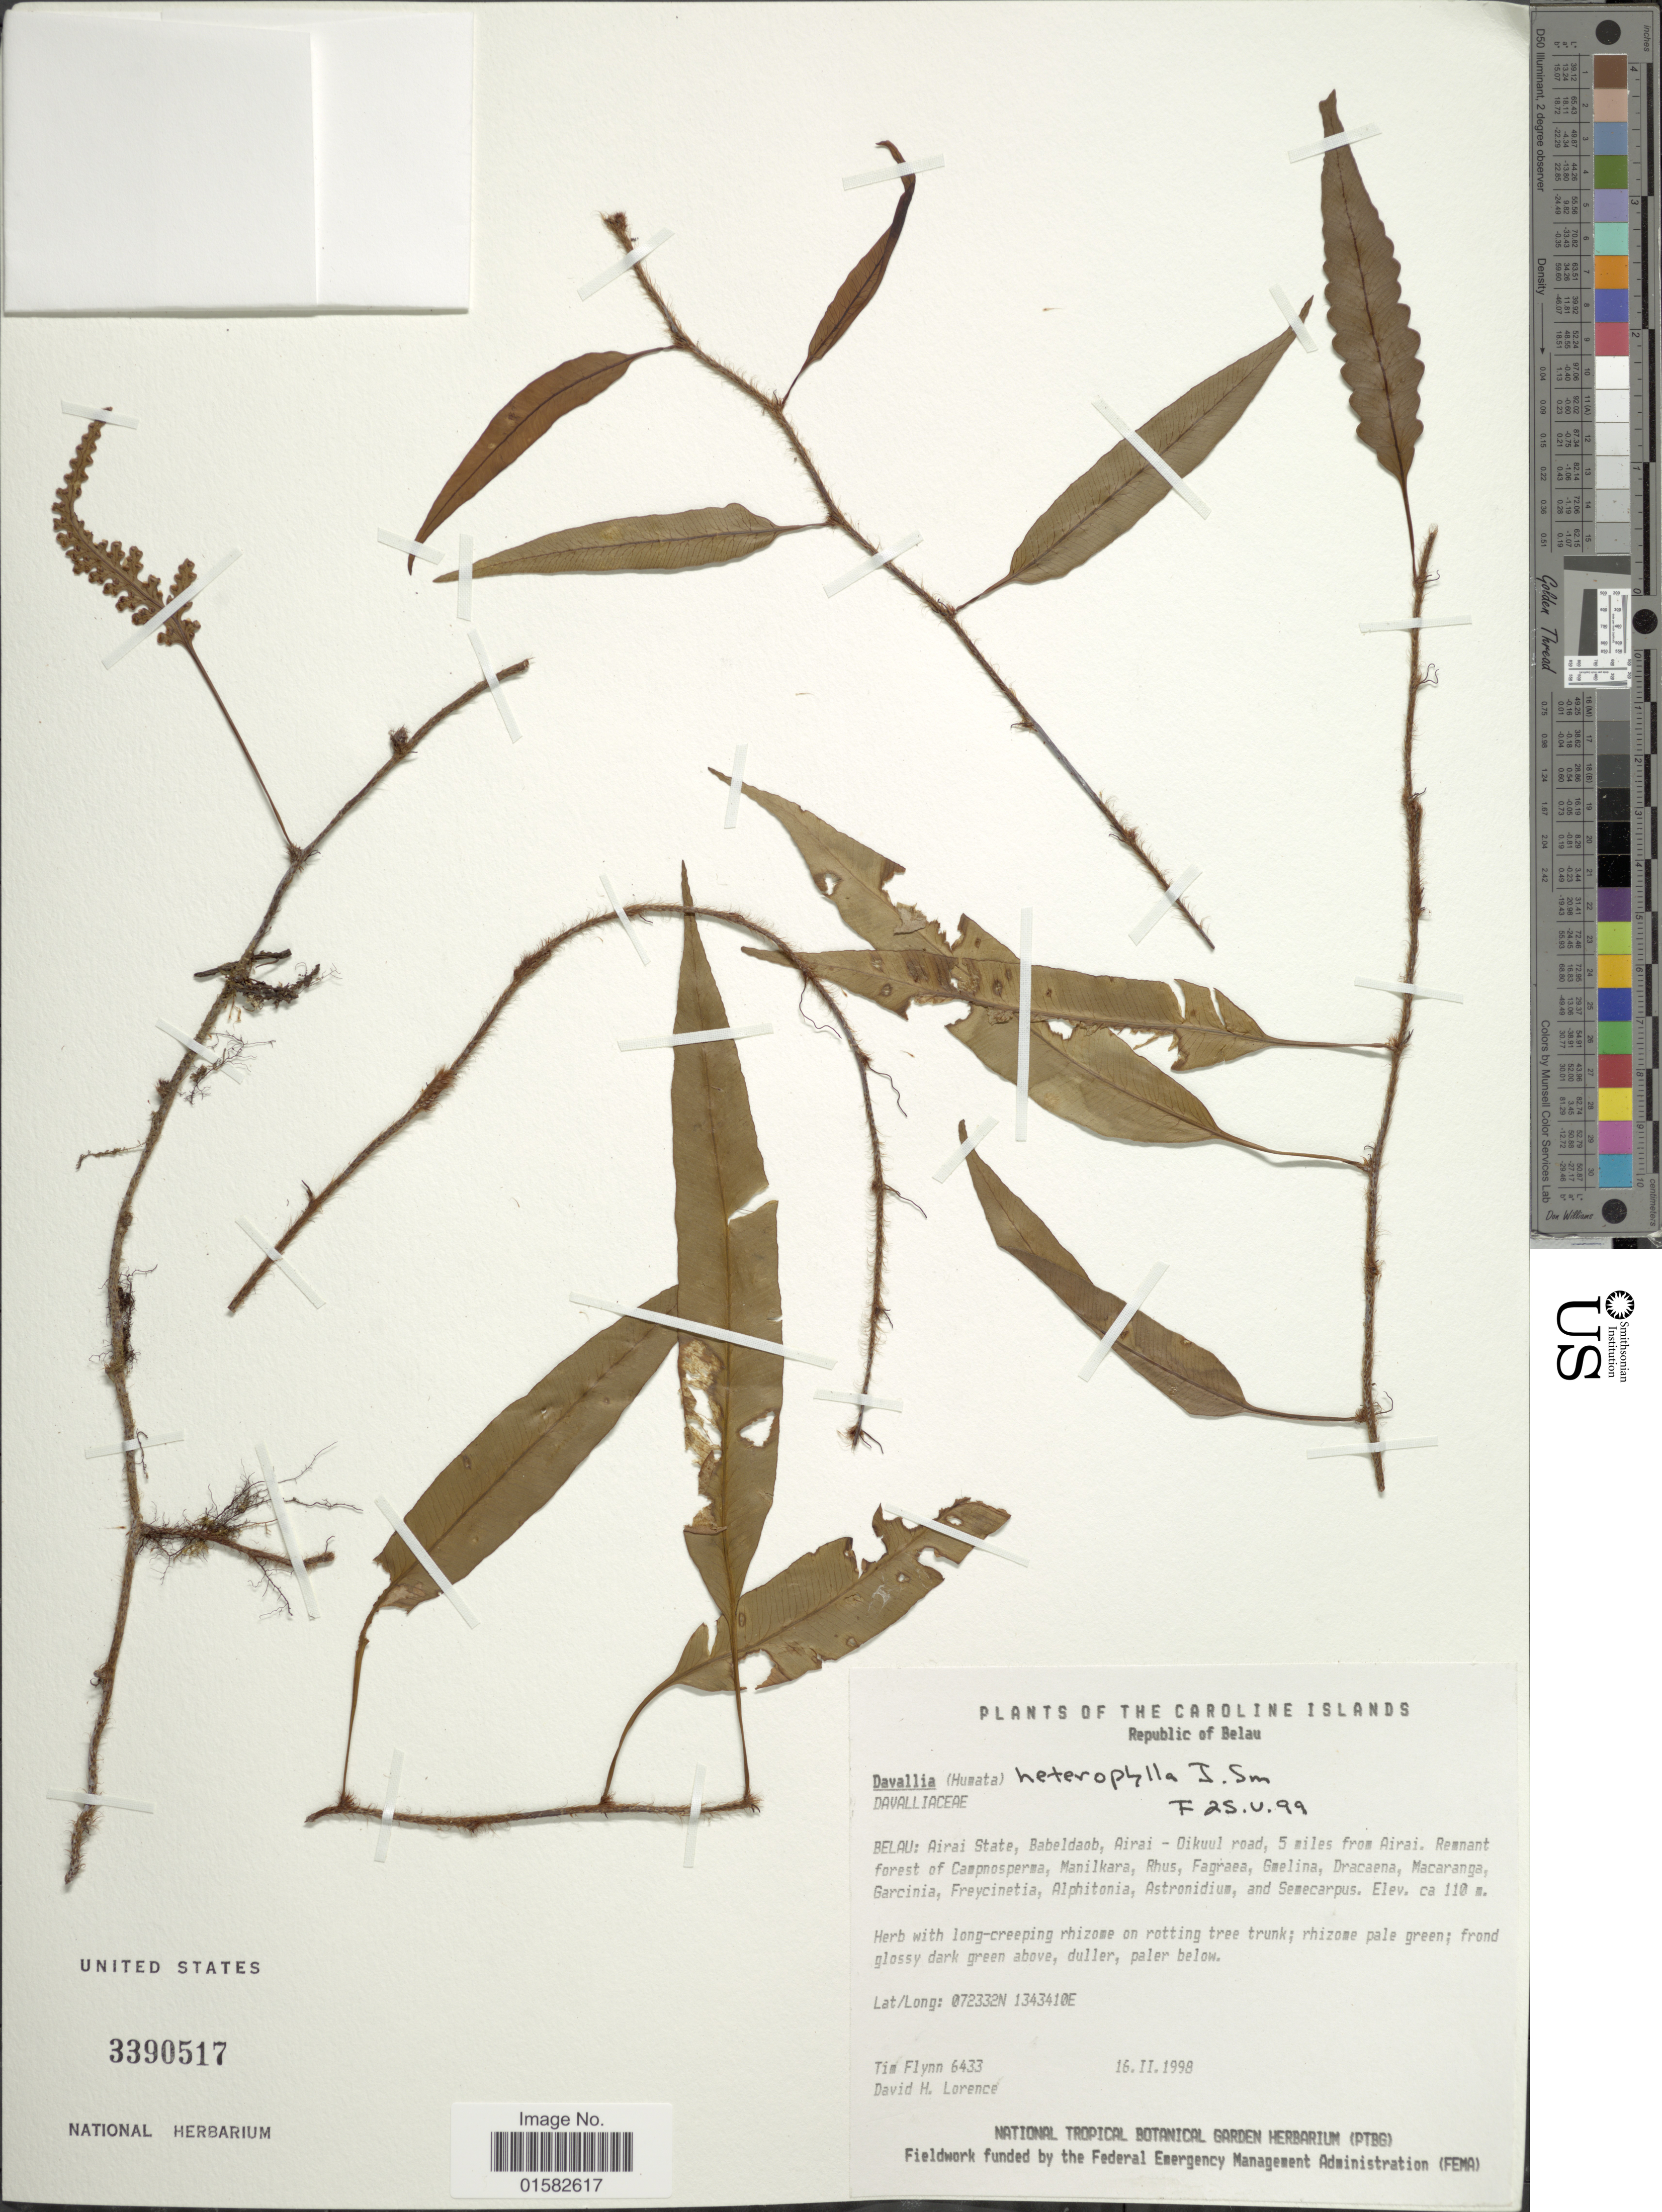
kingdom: Plantae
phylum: Tracheophyta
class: Polypodiopsida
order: Polypodiales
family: Davalliaceae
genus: Humata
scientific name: Humata heterophylla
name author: (Sm.) Desv.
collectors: T. Flynn & D. Lorence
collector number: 6433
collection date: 1998-02-16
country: Palau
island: Babeldaob [Babelthuap]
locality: The Caroline Islands, Airai State, Babeldaob, Airai - Oikuul road, 5 miles from Airai.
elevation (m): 110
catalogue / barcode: US 3390517